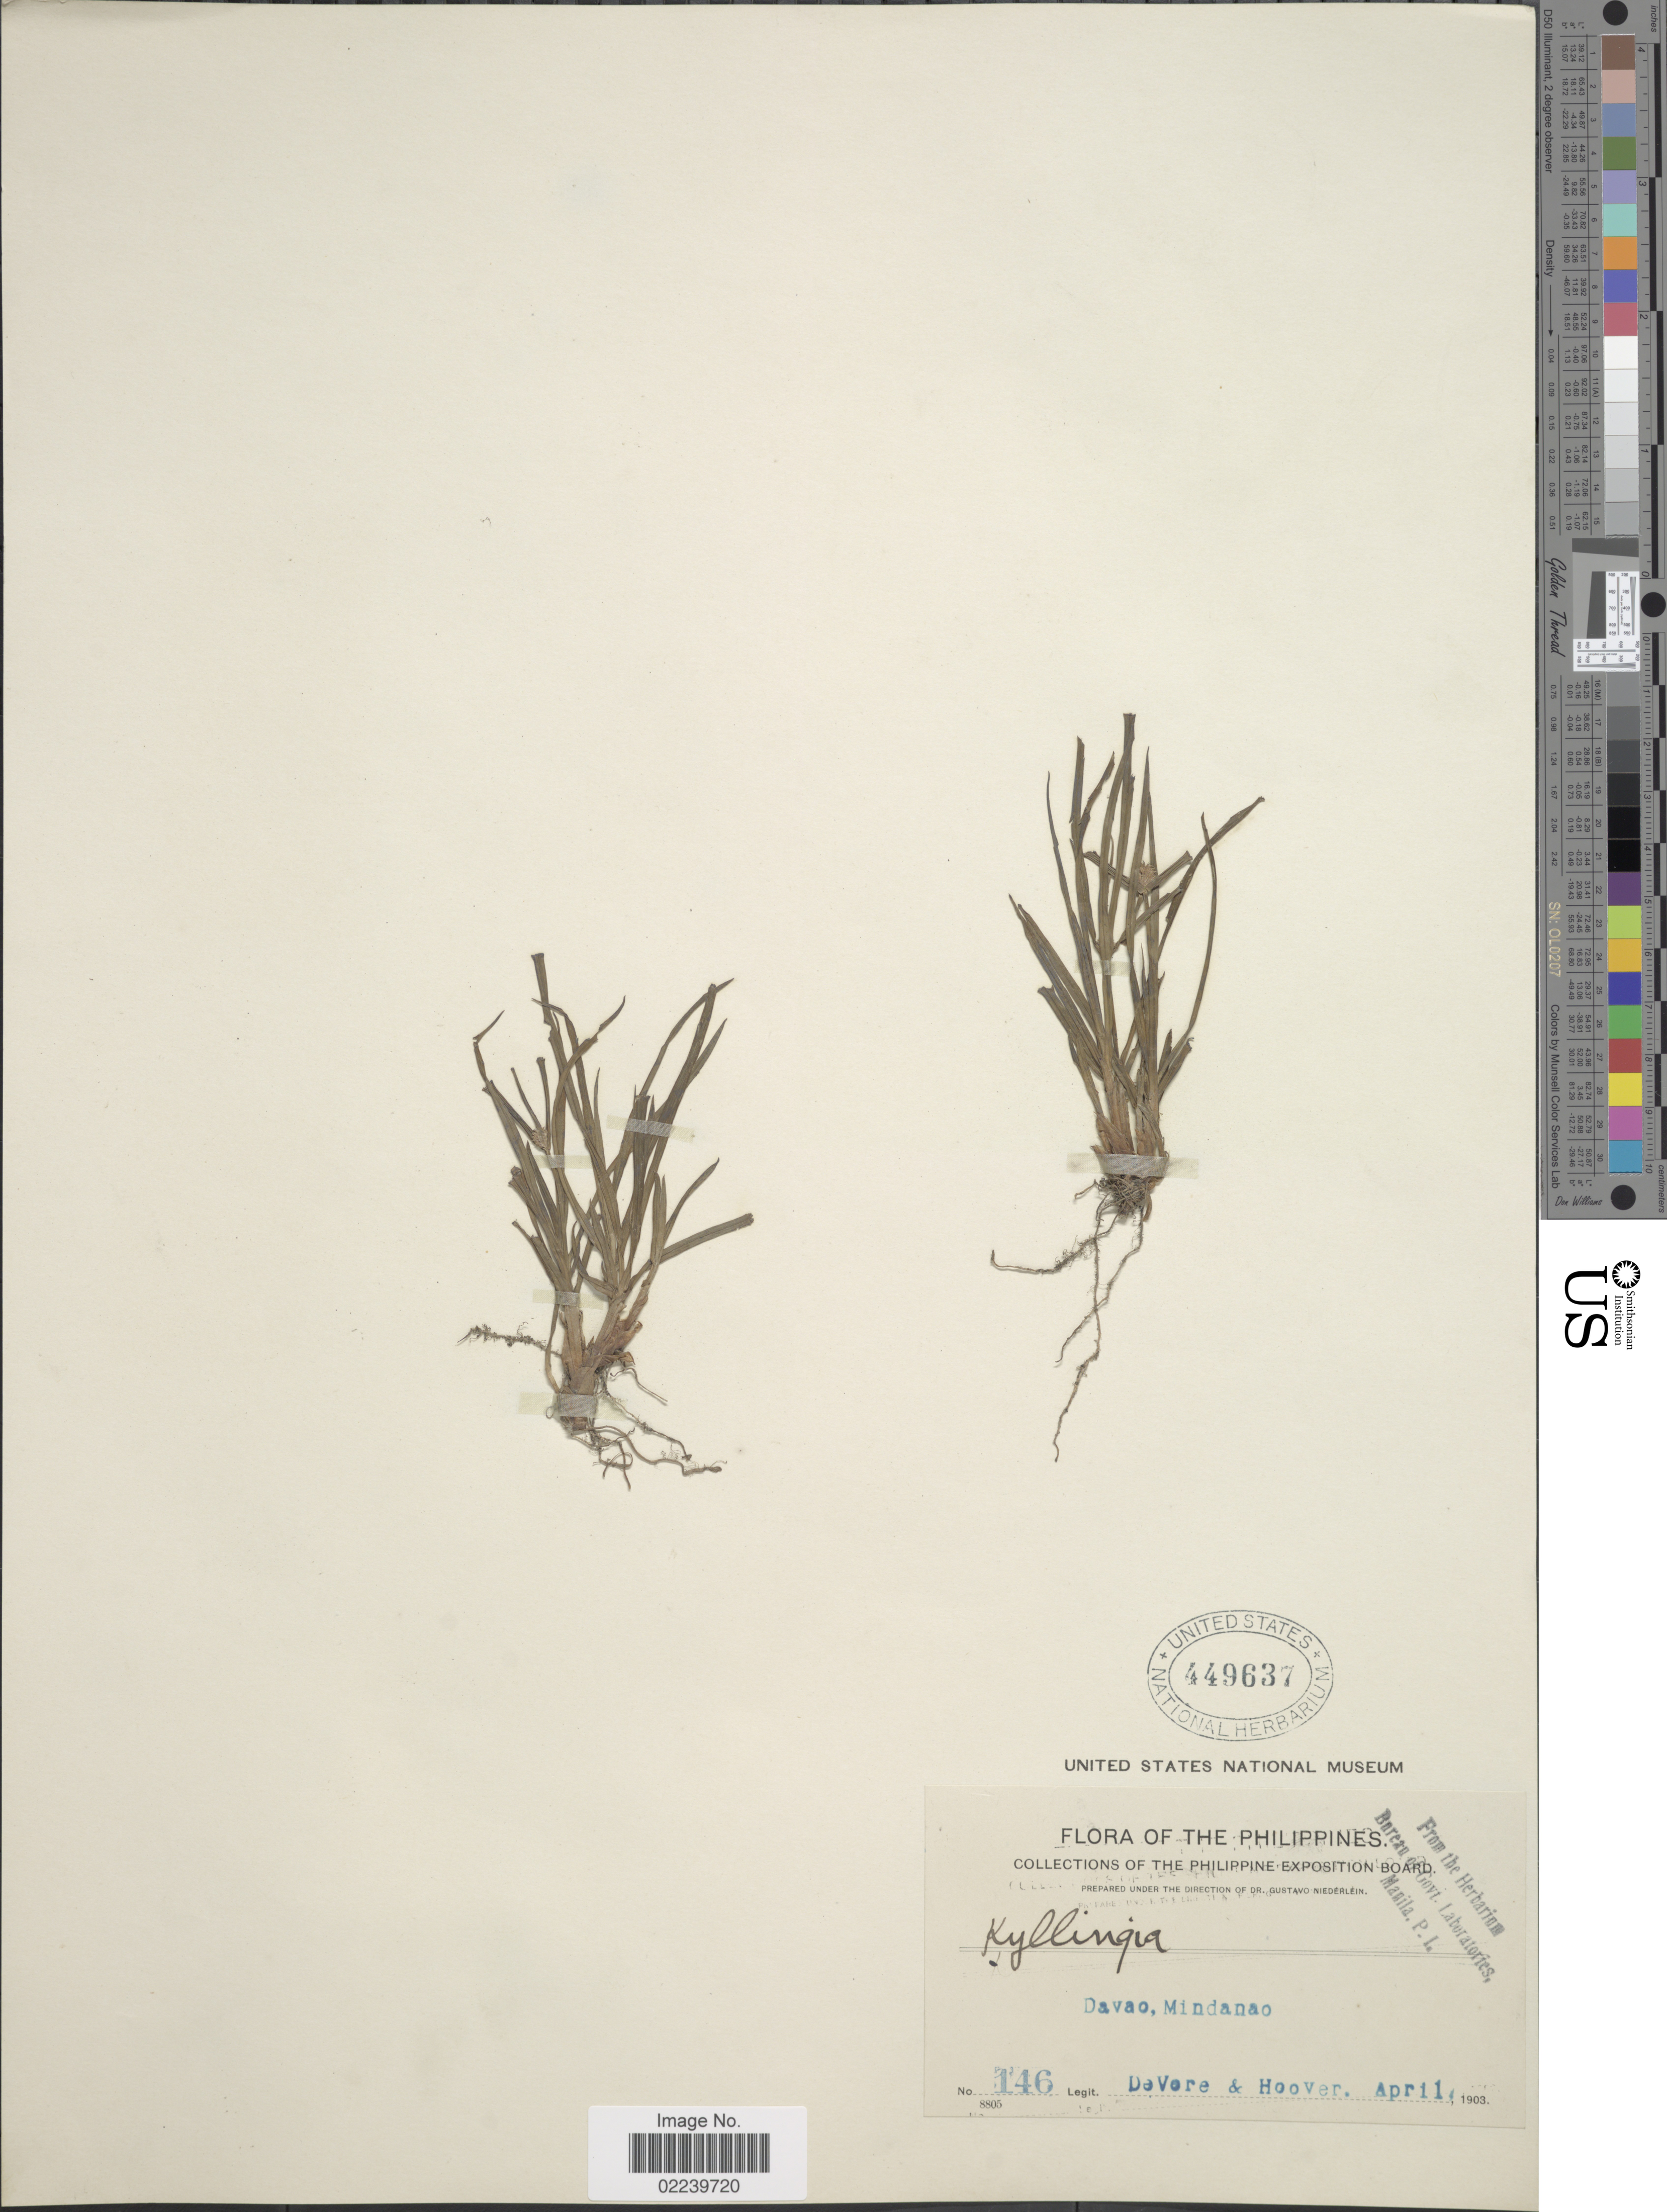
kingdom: Plantae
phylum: Tracheophyta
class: Liliopsida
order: Poales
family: Cyperaceae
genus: Cyperus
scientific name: Cyperus mindorensis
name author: (Steud.) Huygh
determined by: Strong, M. T., (US), Smithsonian Institution - National Museum of Natural History (UNITED STATES)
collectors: -. DeVore & -- Hoover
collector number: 146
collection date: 1903-04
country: Philippines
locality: Davao, Mindanao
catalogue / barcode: US 449637